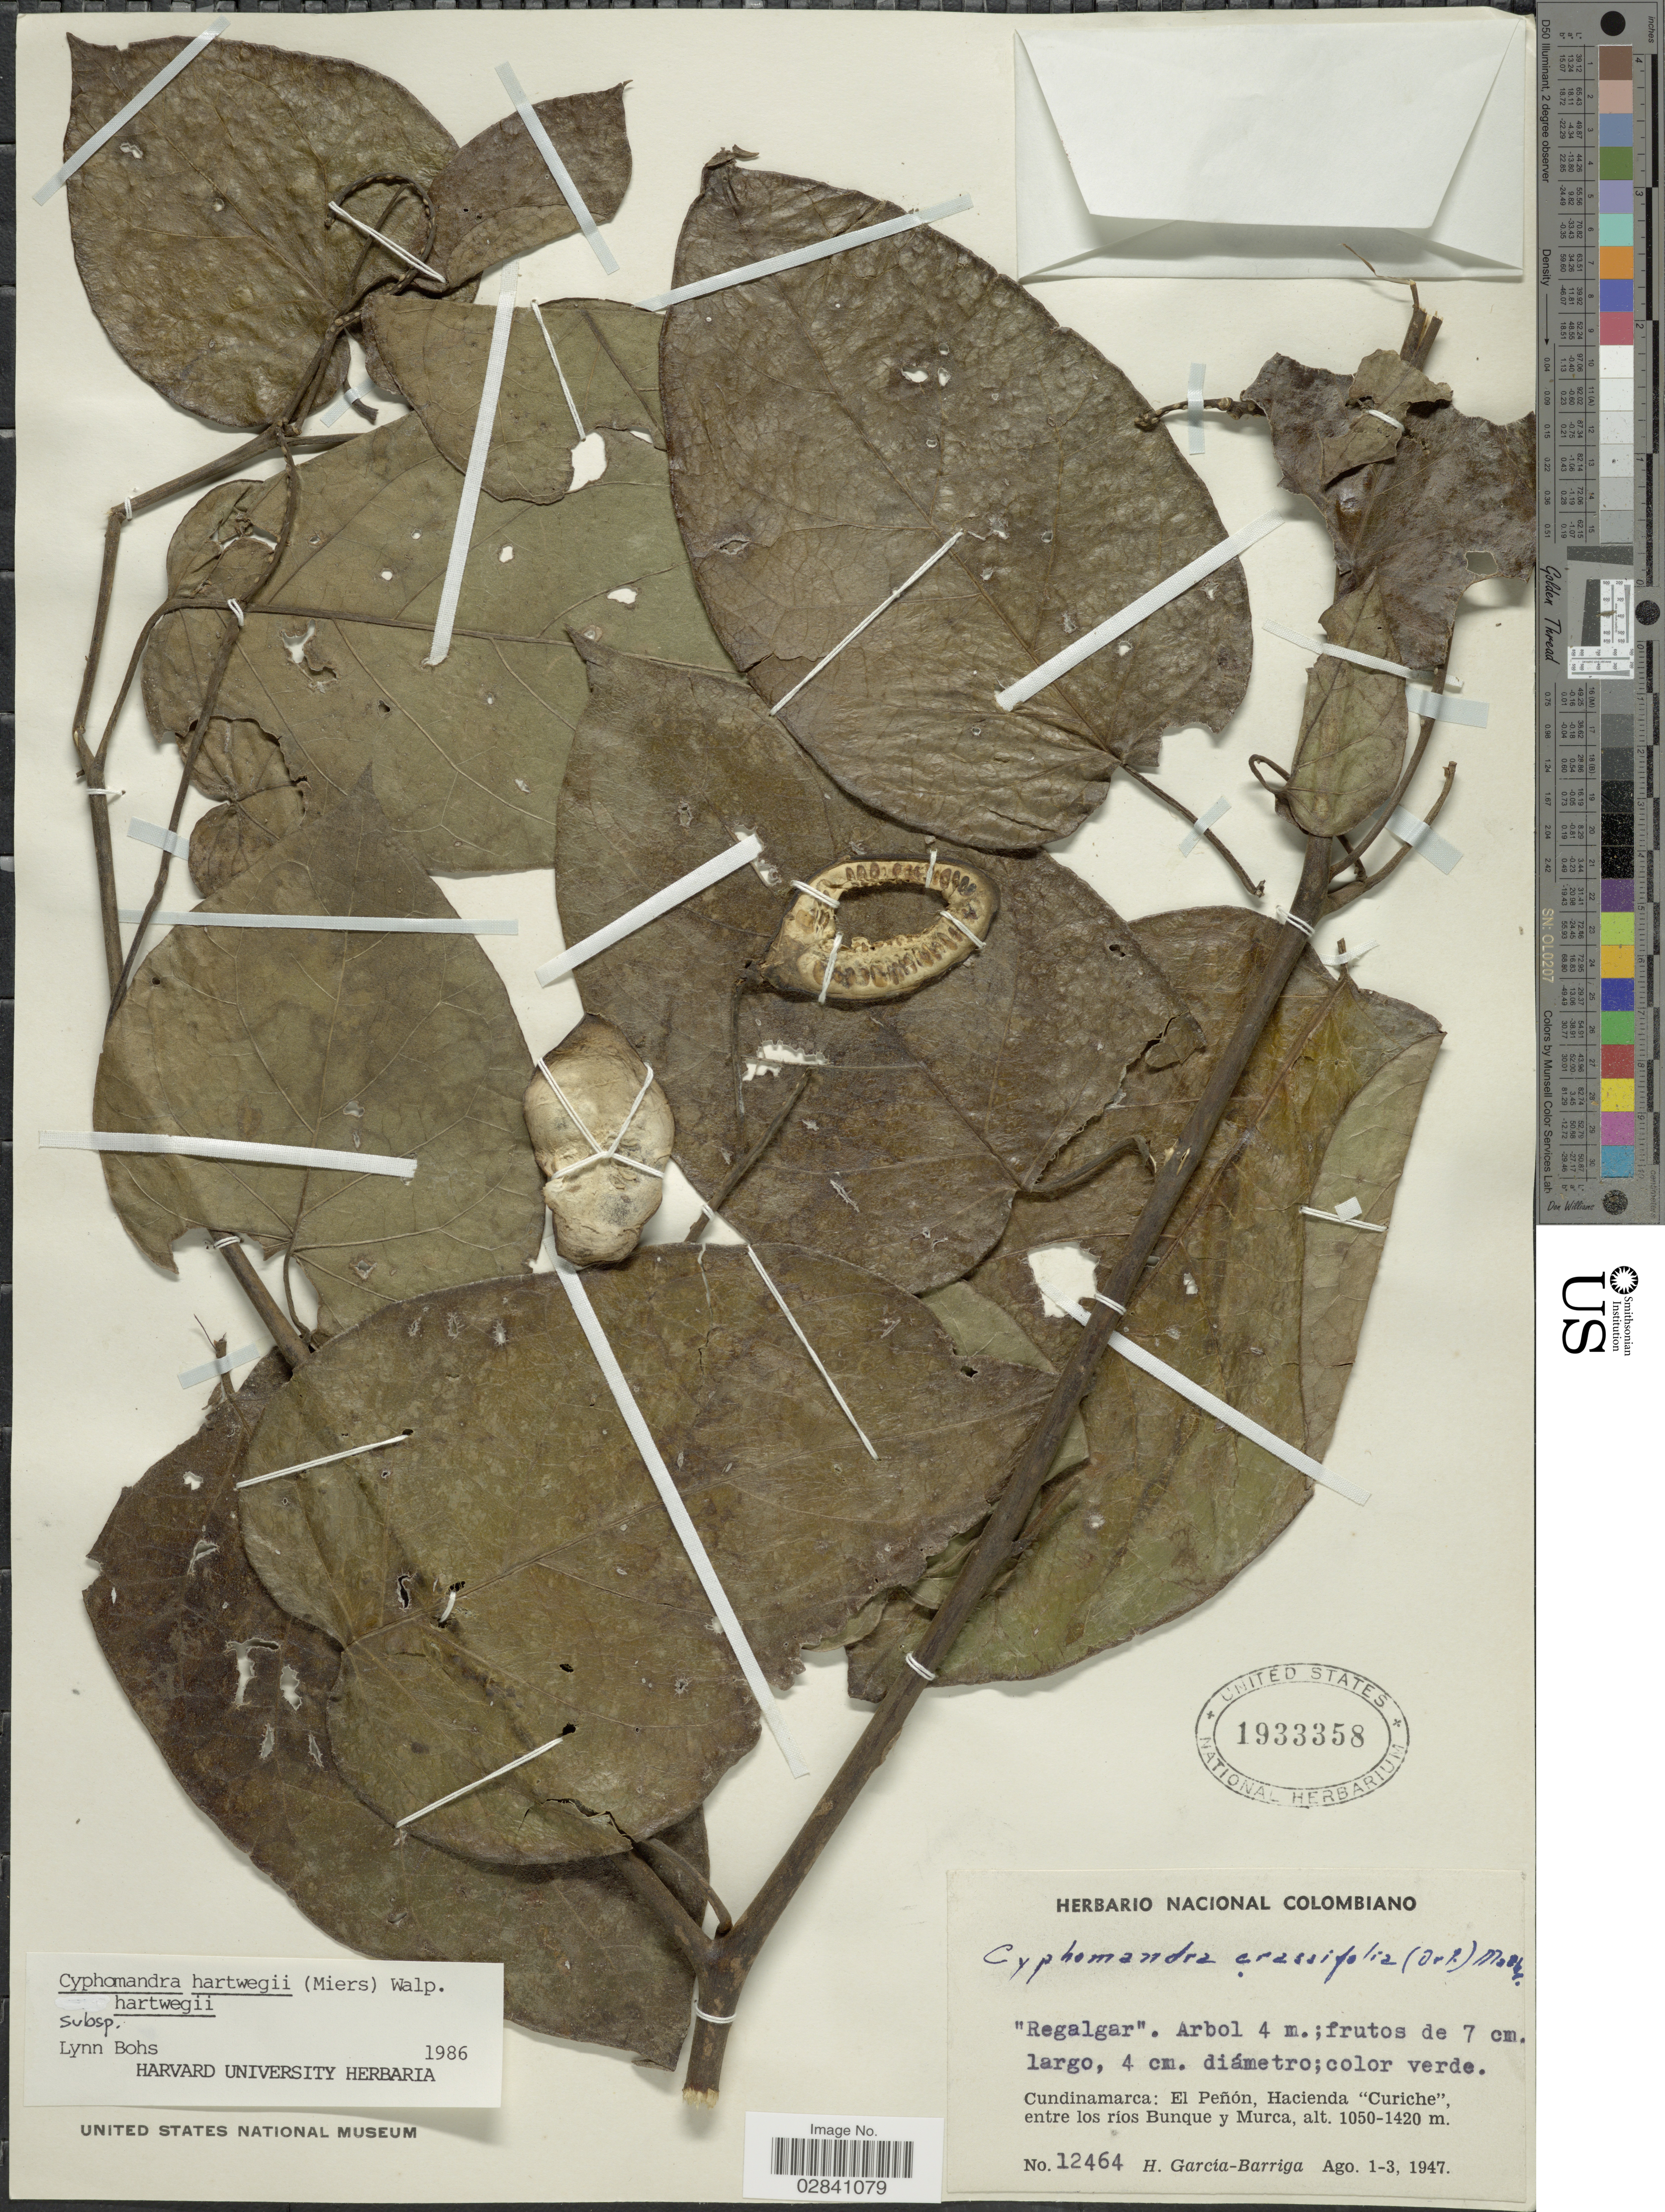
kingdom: Plantae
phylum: Tracheophyta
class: Magnoliopsida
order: Solanales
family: Solanaceae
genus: Cyphomandra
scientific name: Cyphomandra hartwegii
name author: (Miers) Sendtn. ex Walp.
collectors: H. García Barriga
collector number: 12464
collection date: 1947-08-01/1947-08-03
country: Colombia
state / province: Cundinamarca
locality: El Peñon, Hacienda "Curiche", entre los ríos Bunque y Murca.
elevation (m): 1050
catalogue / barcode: US 193358